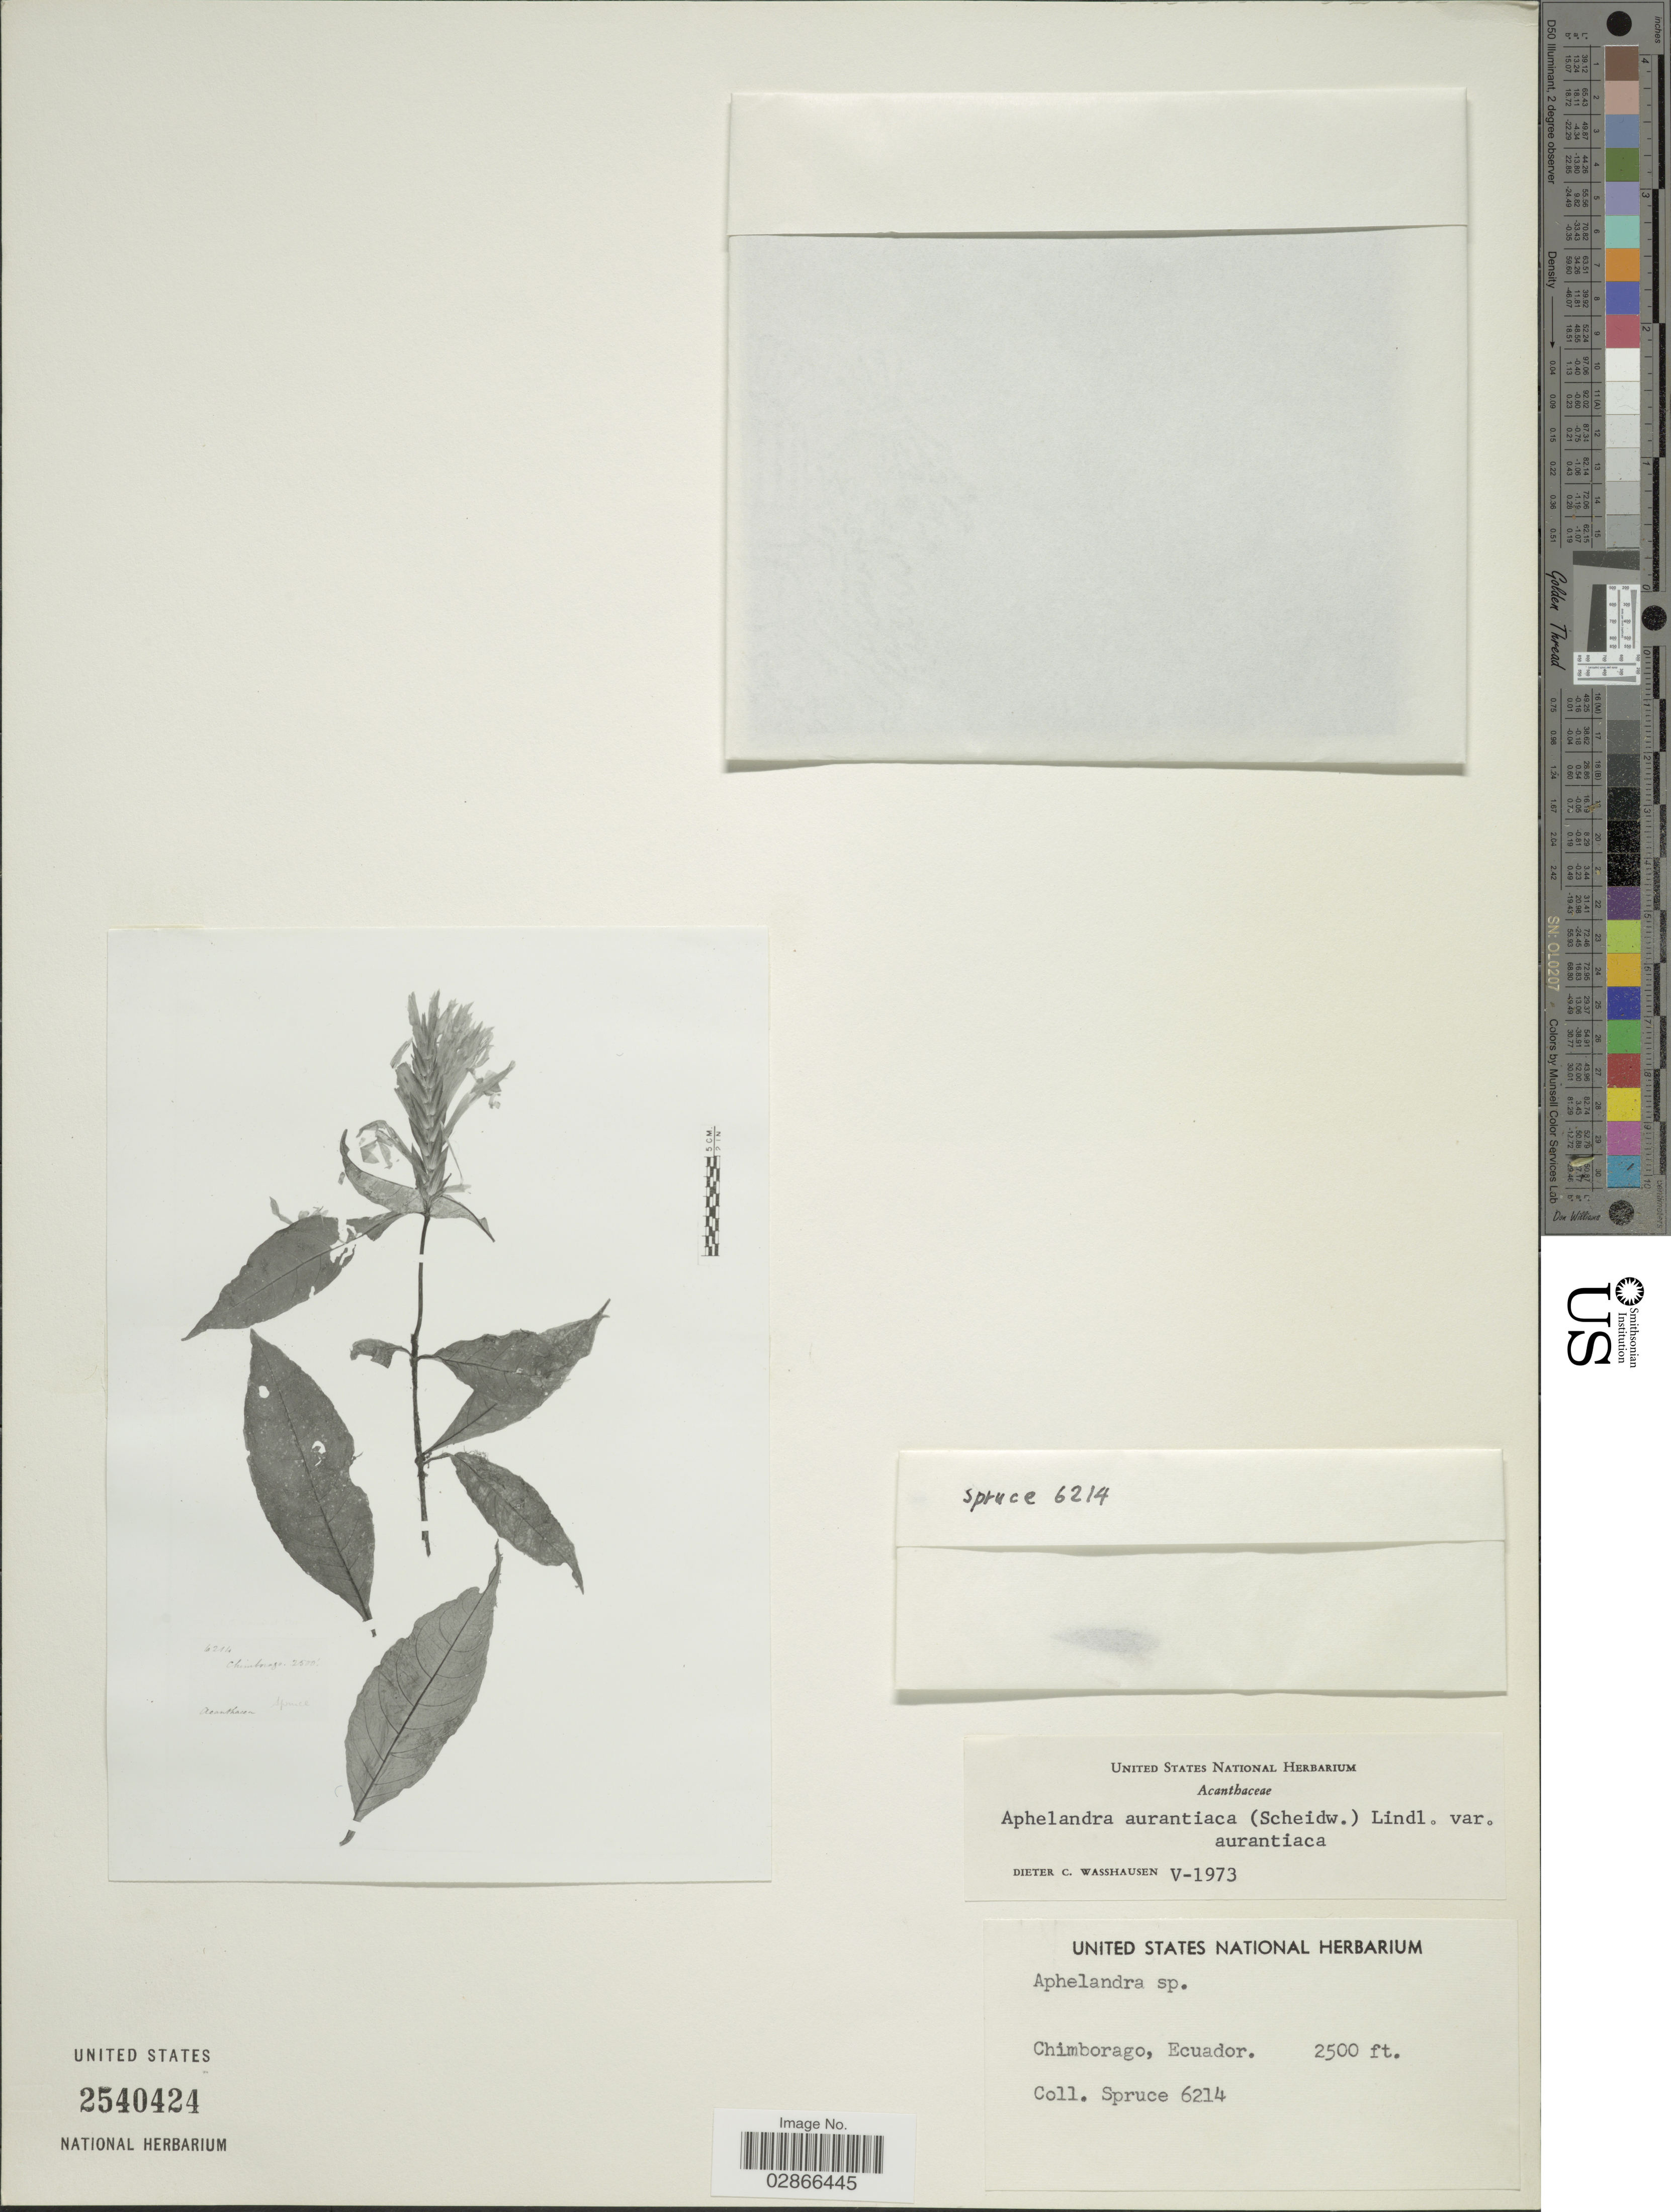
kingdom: Plantae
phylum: Tracheophyta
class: Magnoliopsida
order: Lamiales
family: Acanthaceae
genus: Aphelandra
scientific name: Aphelandra aurantiaca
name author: (Scheidw.) Lindl.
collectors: -. Spruce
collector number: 6214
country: Ecuador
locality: Chimborago.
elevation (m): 762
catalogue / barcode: US 2540424